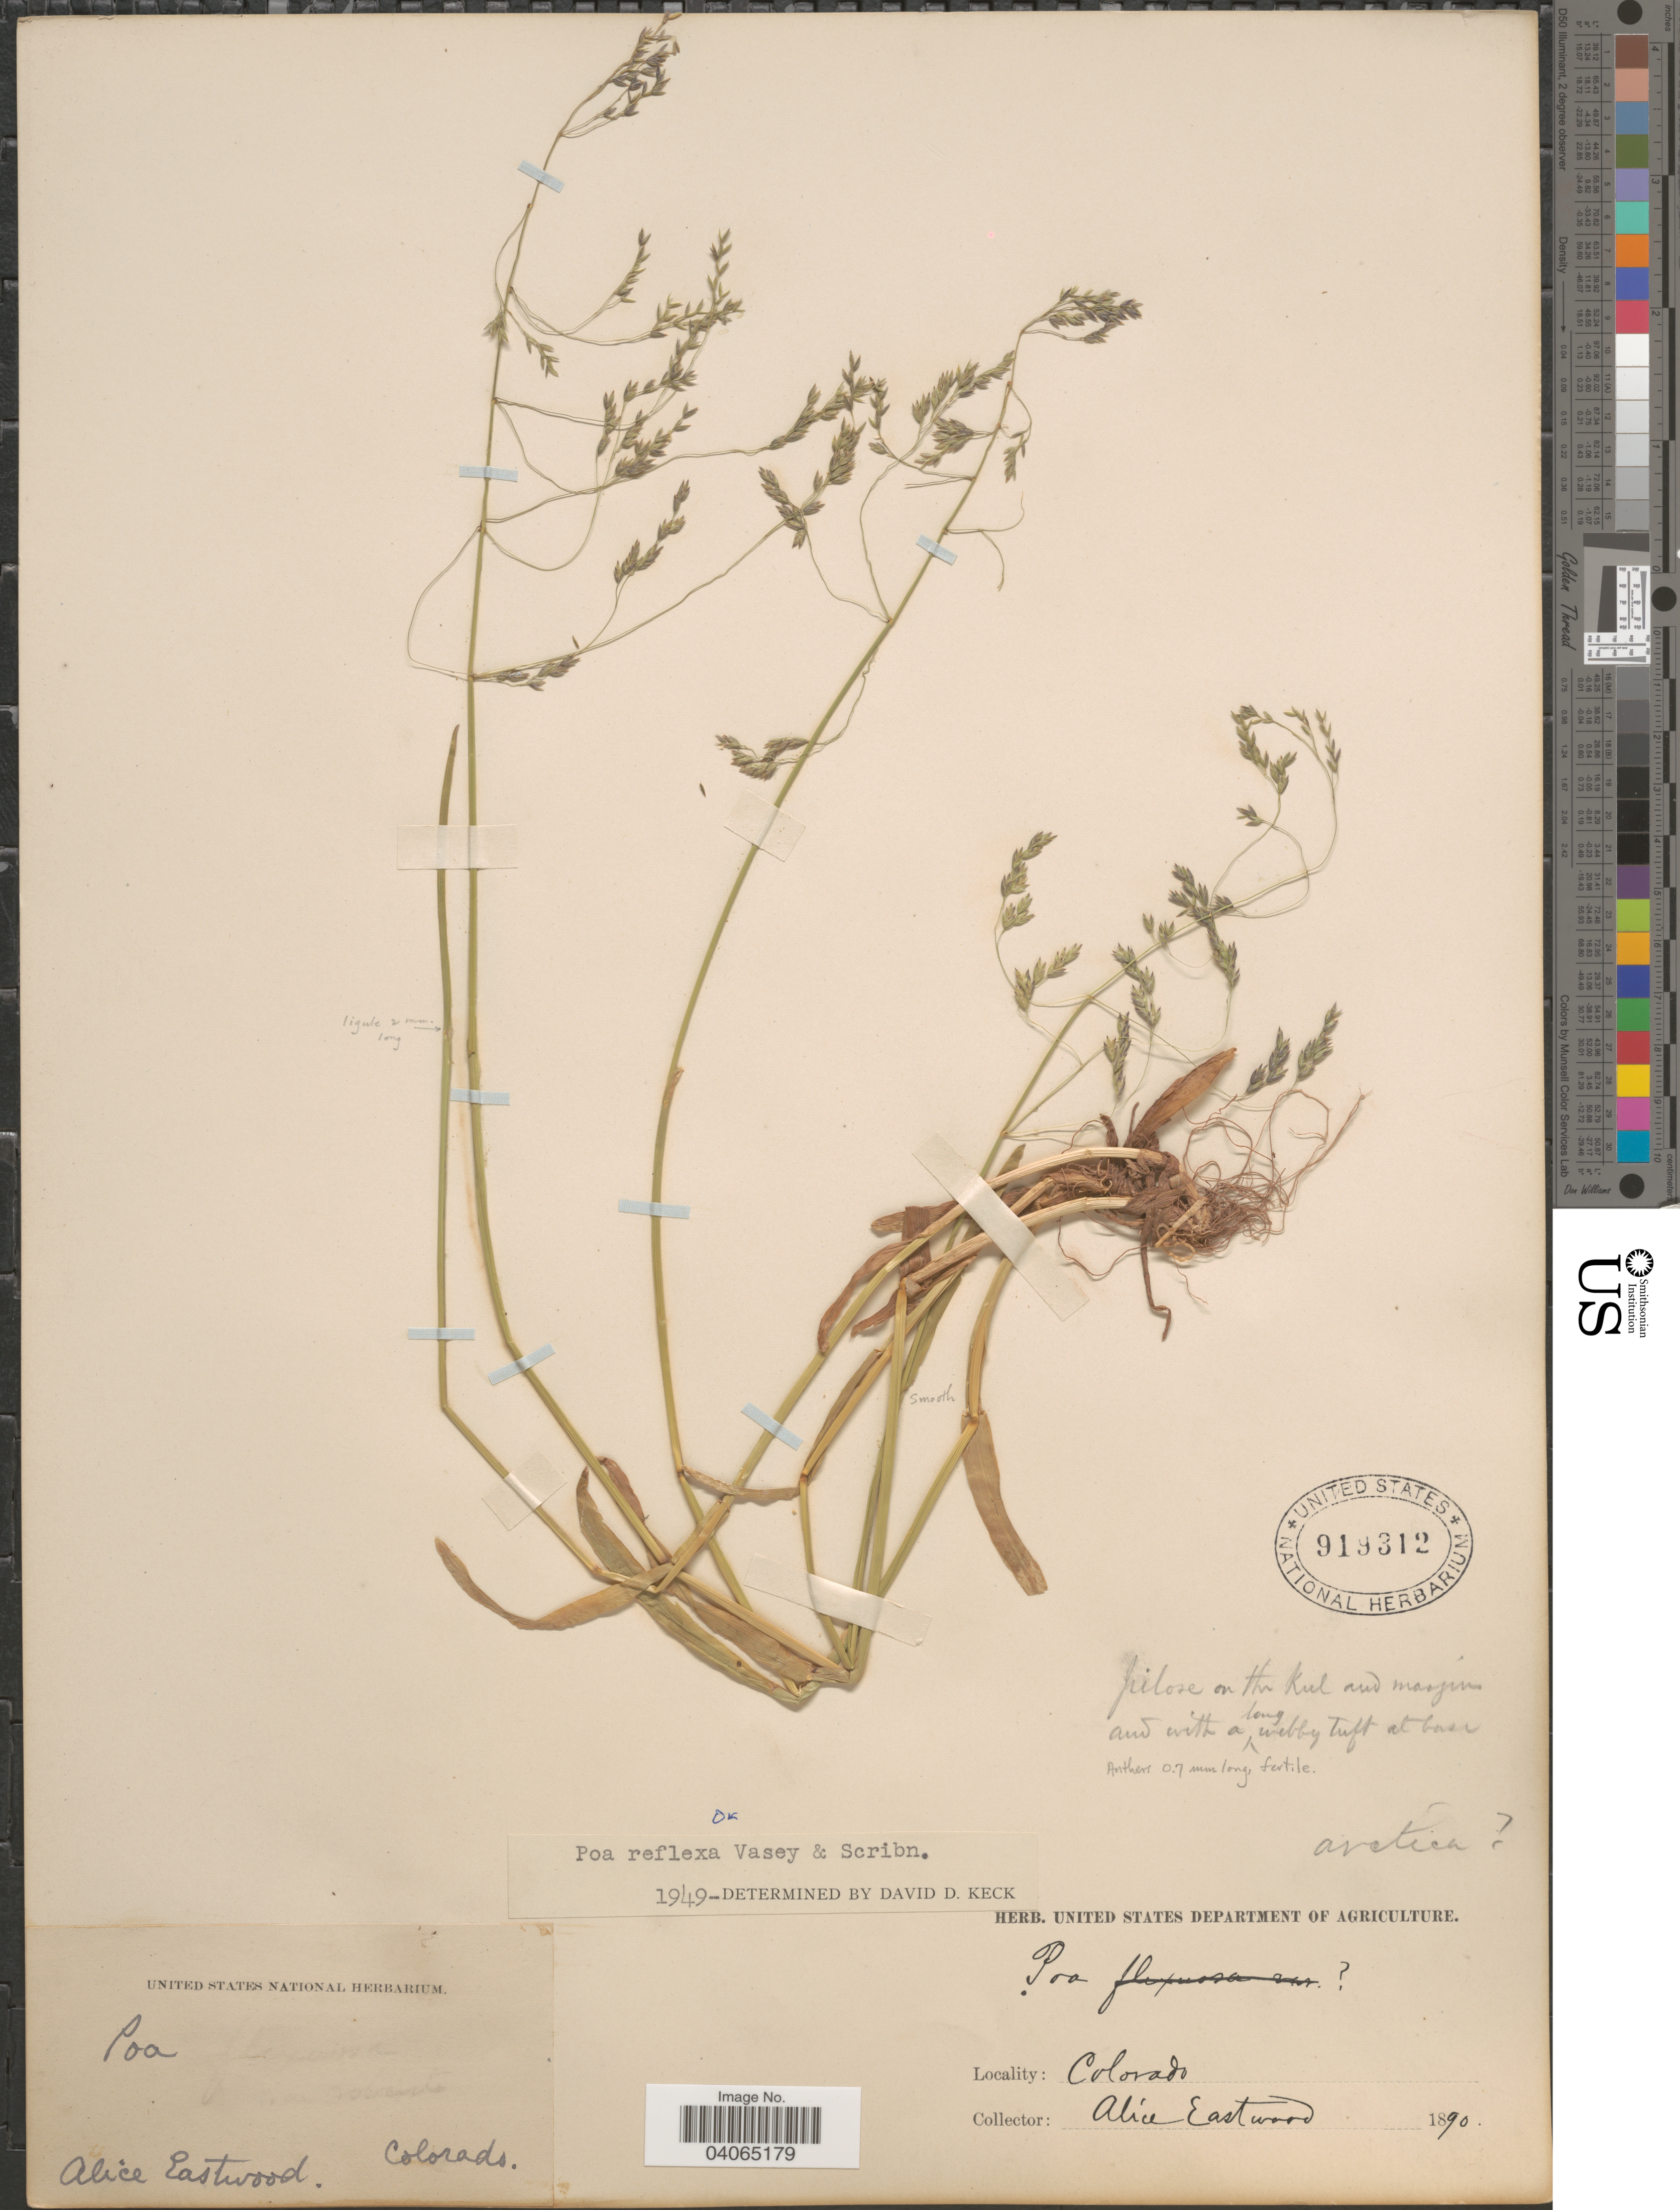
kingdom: Plantae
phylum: Tracheophyta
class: Liliopsida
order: Poales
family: Poaceae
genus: Poa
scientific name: Poa reflexa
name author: Vasey & Scribn.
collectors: A. Eastwood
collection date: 1890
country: United States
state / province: Colorado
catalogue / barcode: US 919312